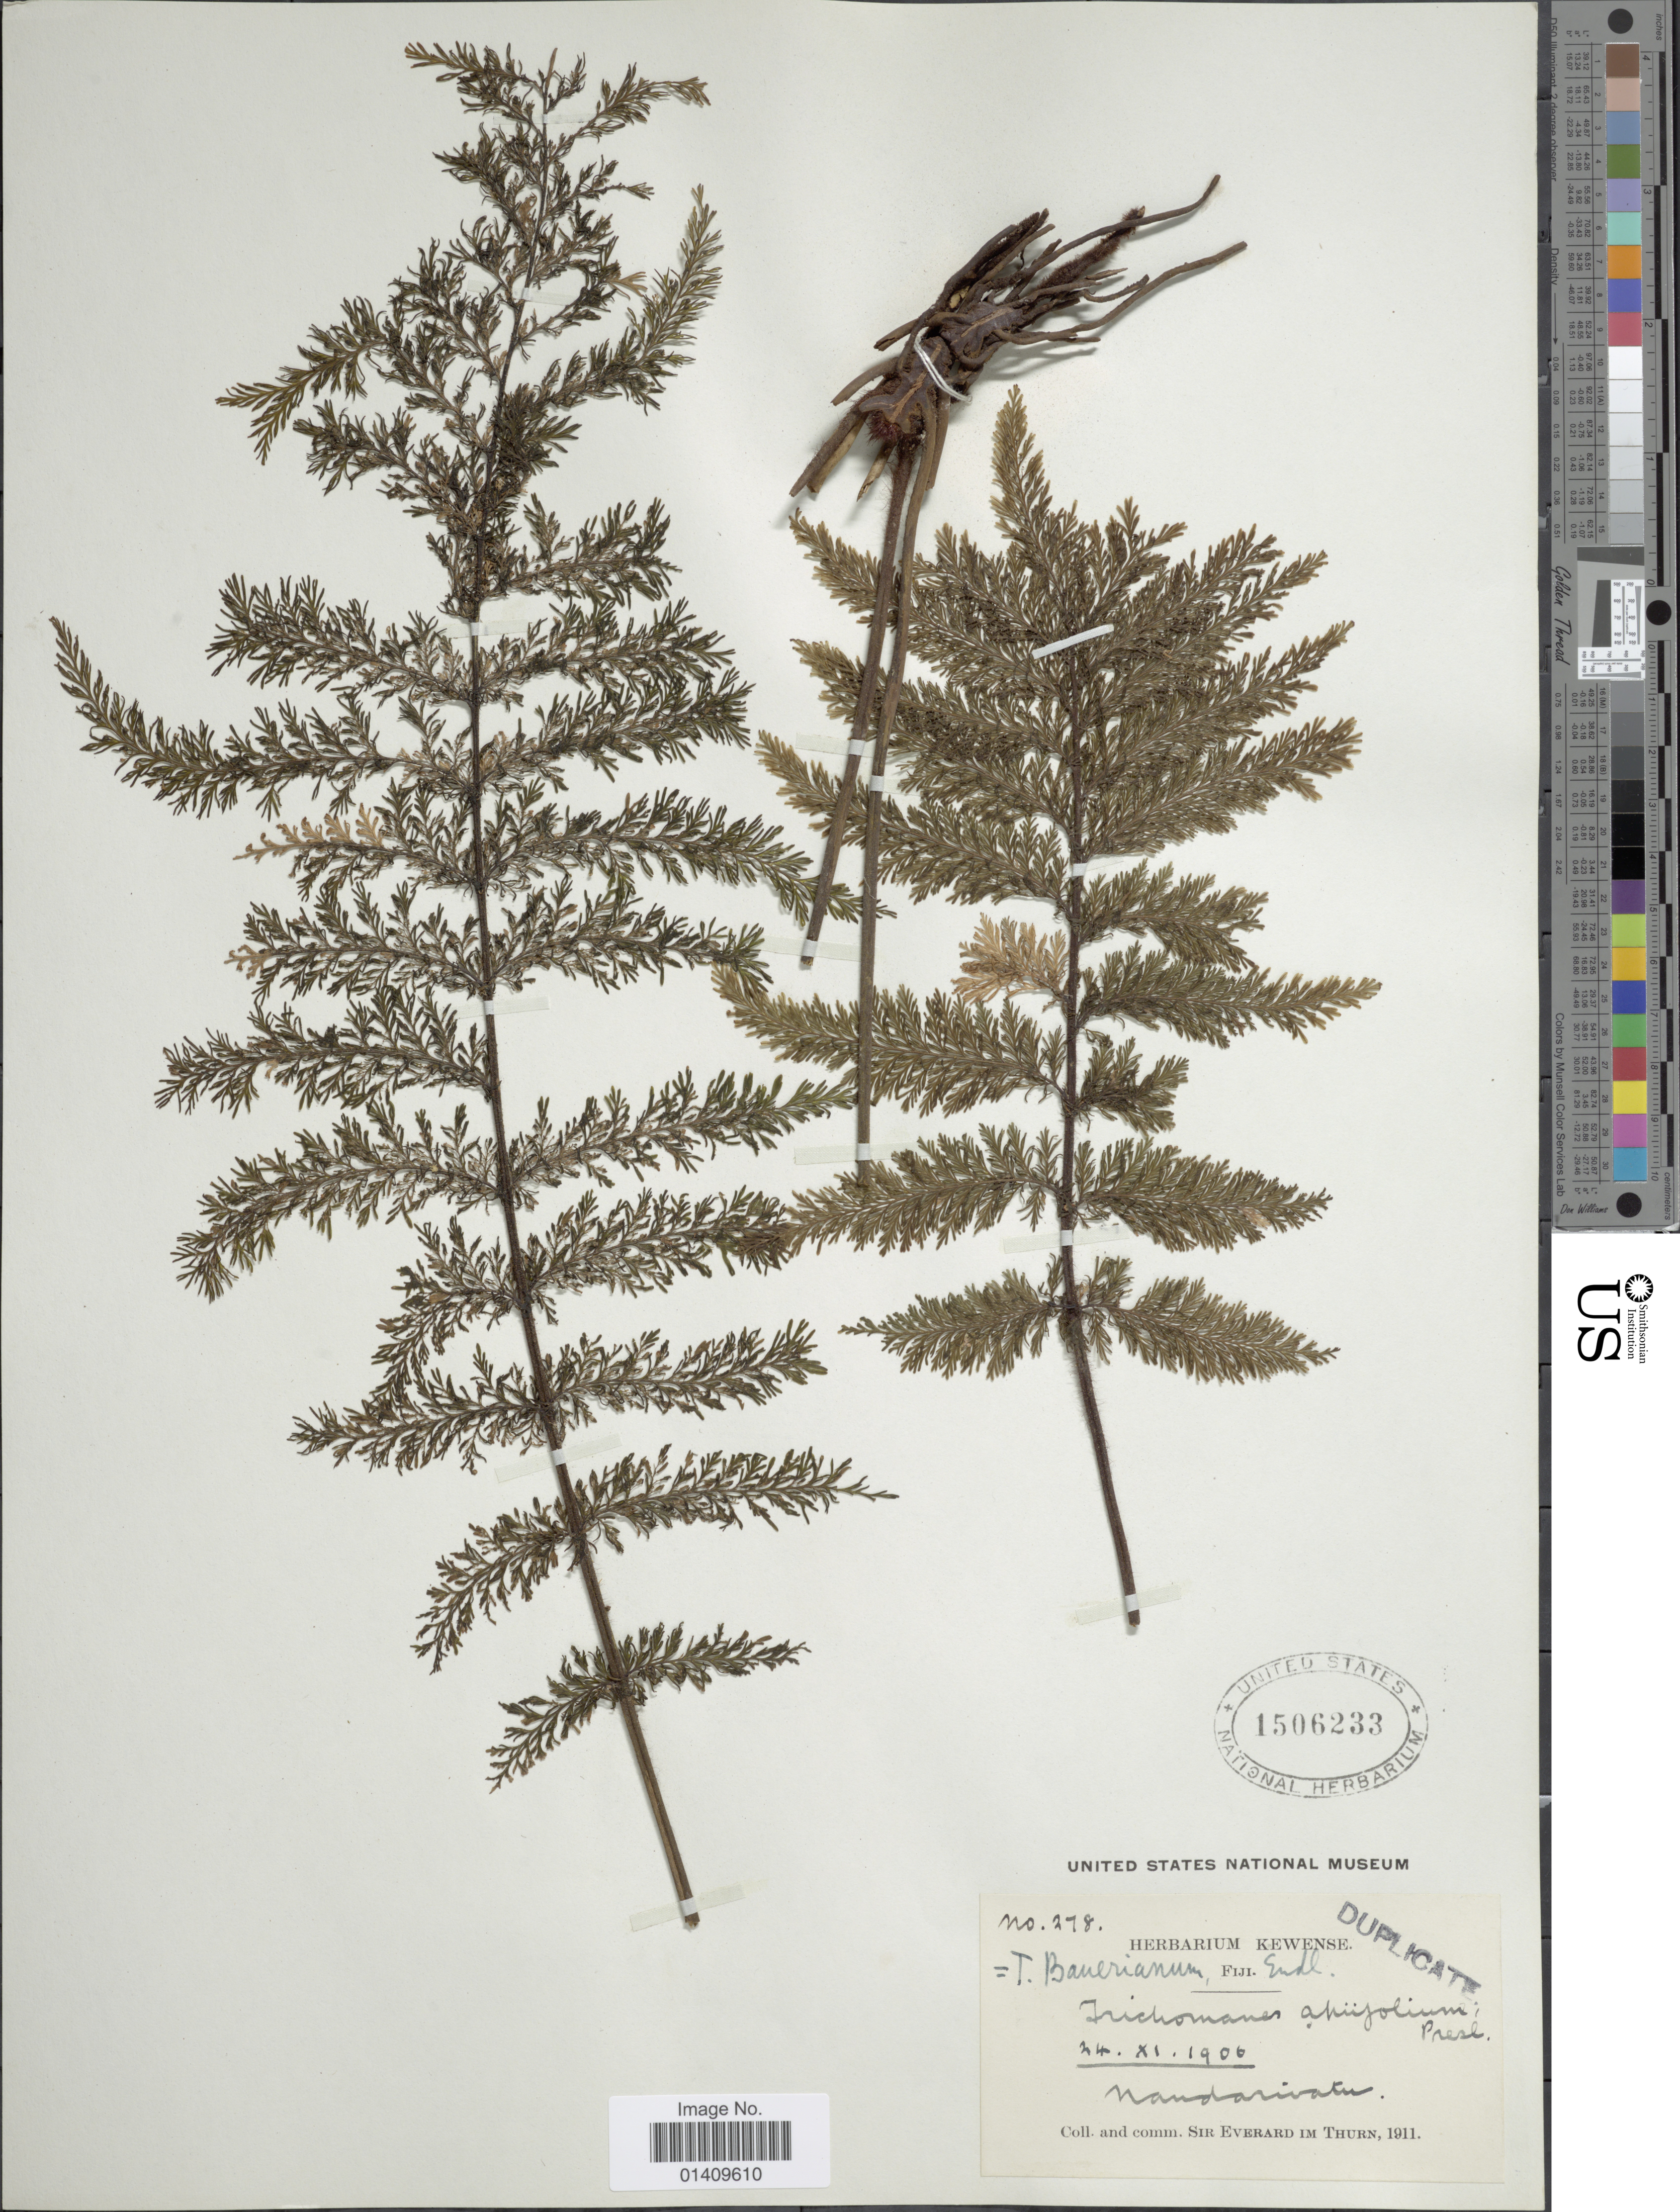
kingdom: Plantae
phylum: Tracheophyta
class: Polypodiopsida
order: Hymenophyllales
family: Hymenophyllaceae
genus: Callistopteris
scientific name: Callistopteris apiifolia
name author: (C. Presl) Copel.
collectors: S. Everard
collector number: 278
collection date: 1906-11-24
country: Fiji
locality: Nandorivatu Endl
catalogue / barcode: US 1506233